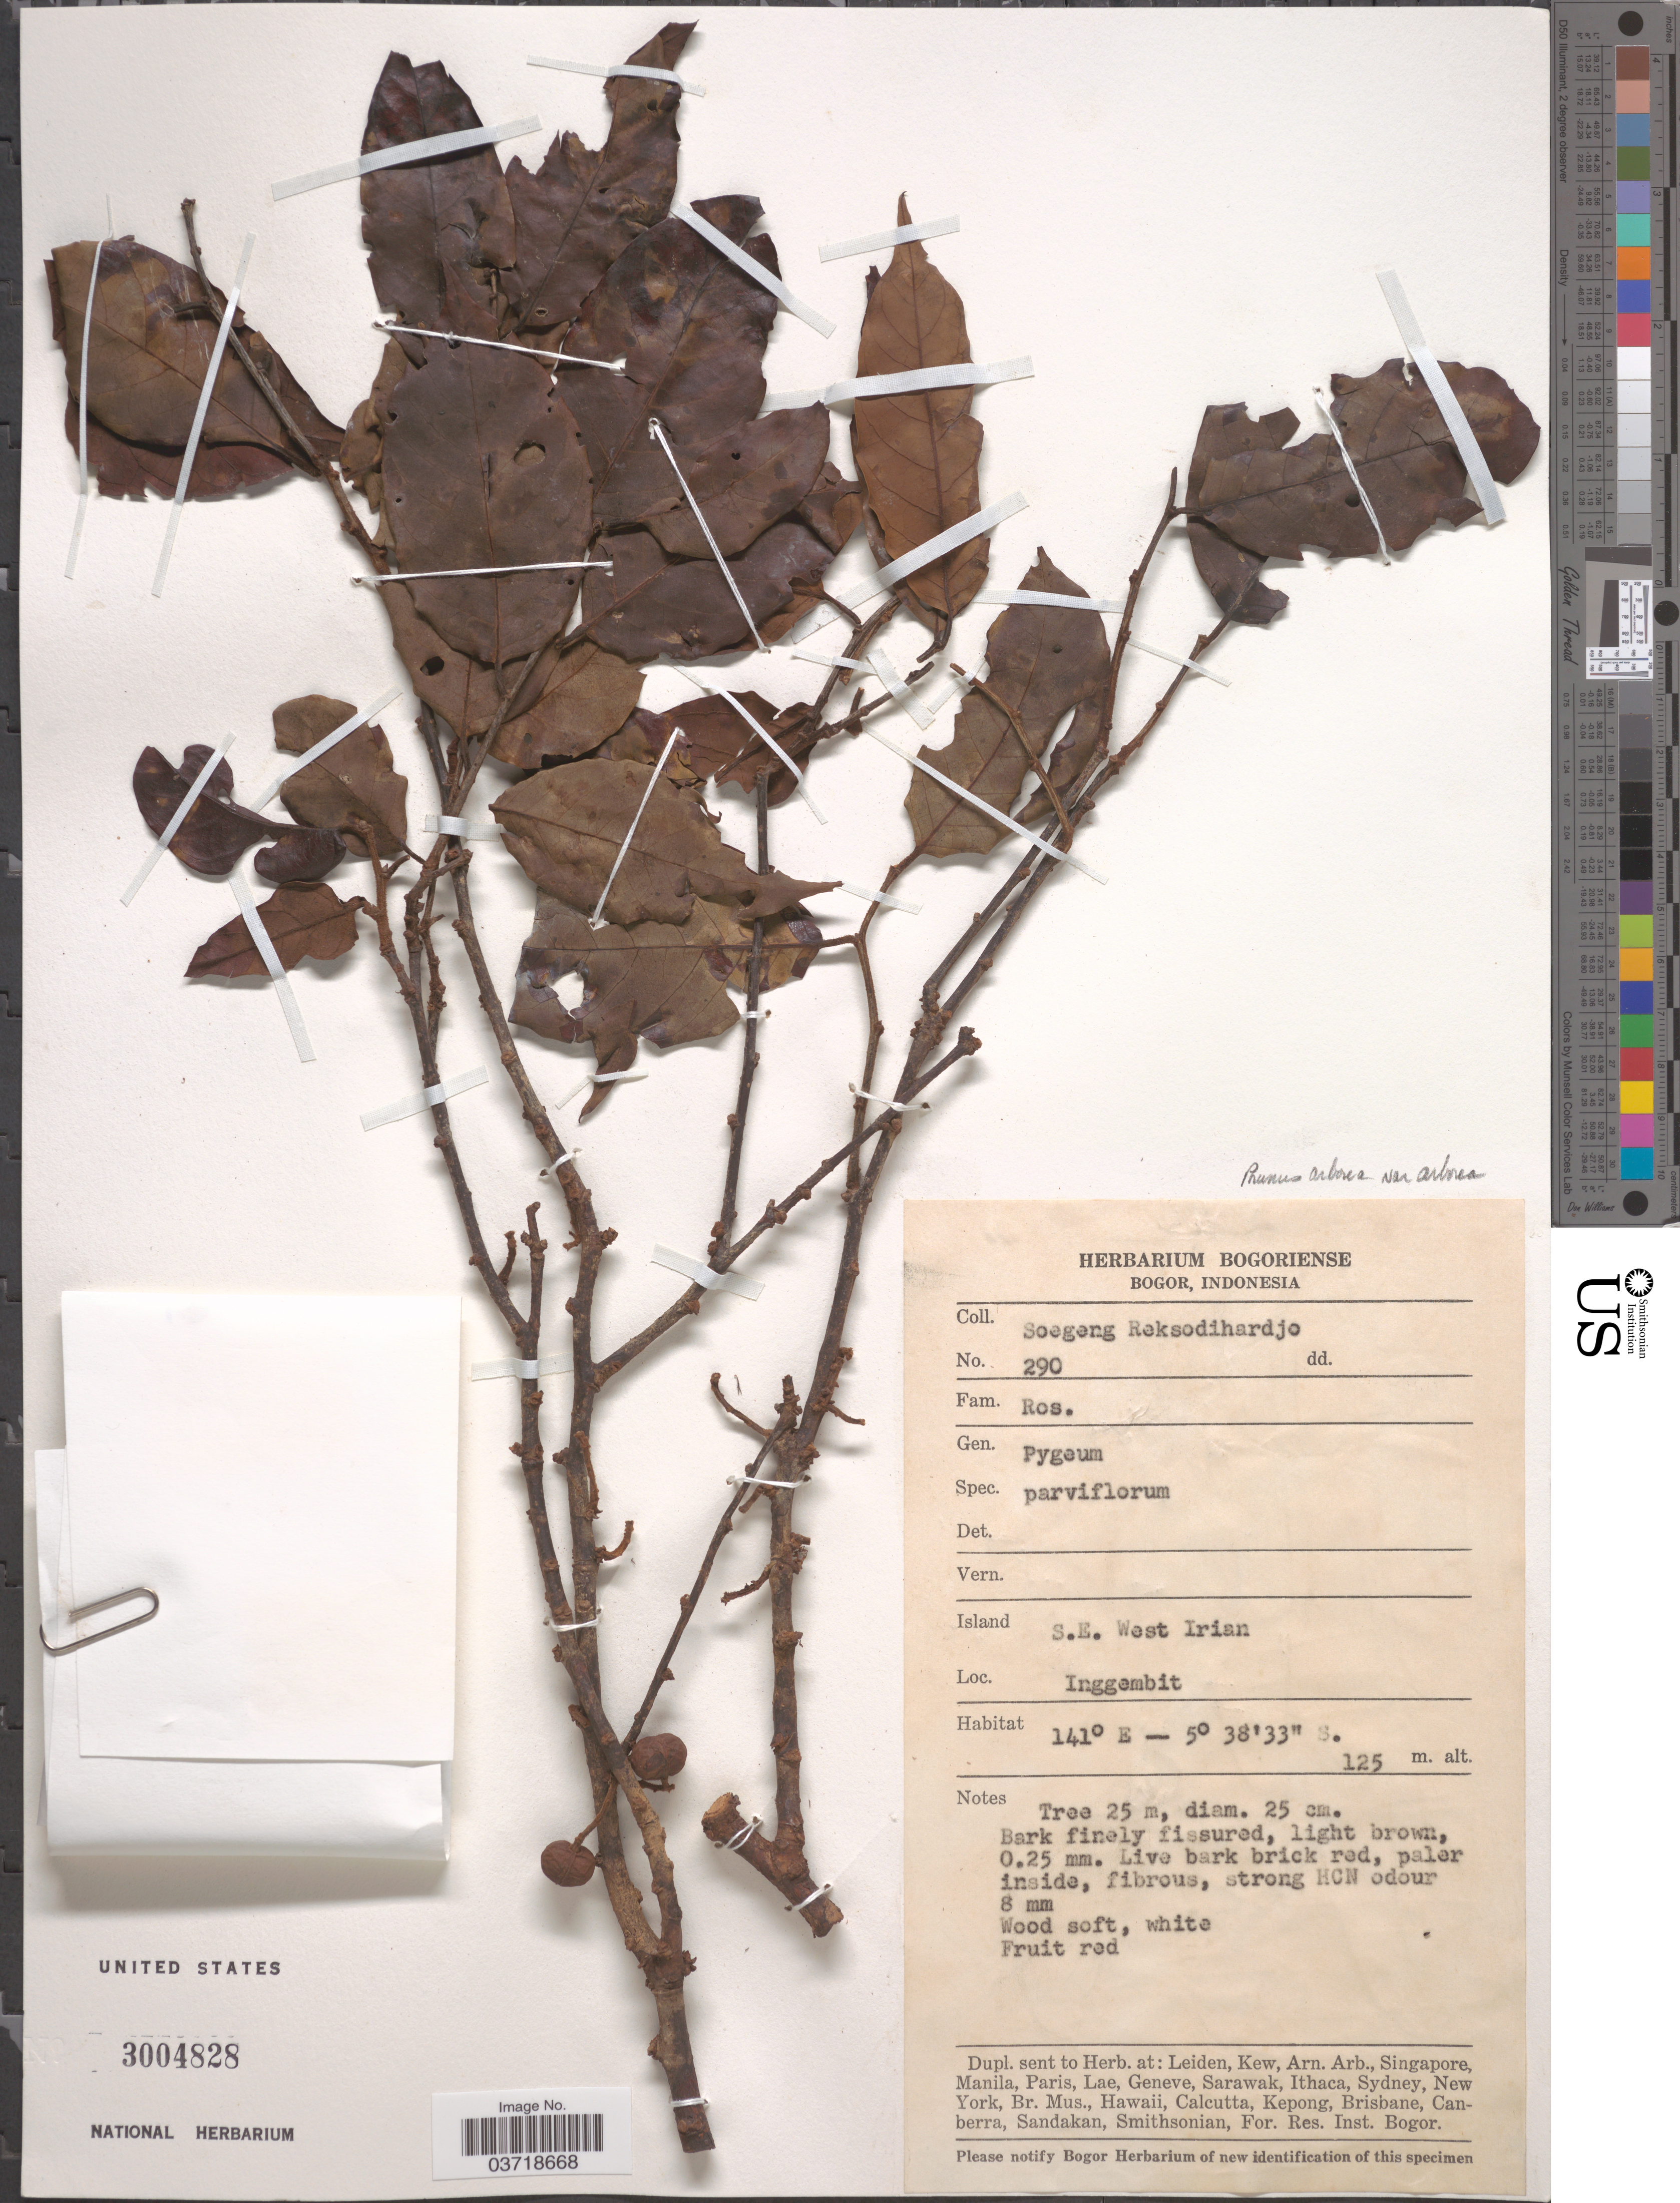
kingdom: Plantae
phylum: Tracheophyta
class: Magnoliopsida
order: Rosales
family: Rosaceae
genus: Prunus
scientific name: Prunus arborea var. arborea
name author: (Blume) Kalkman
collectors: S. Reksodihardjo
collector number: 290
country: Indonesia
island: New Guinea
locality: Island S.E. West Irian. Inggembit.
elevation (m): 125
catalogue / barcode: US 3004828